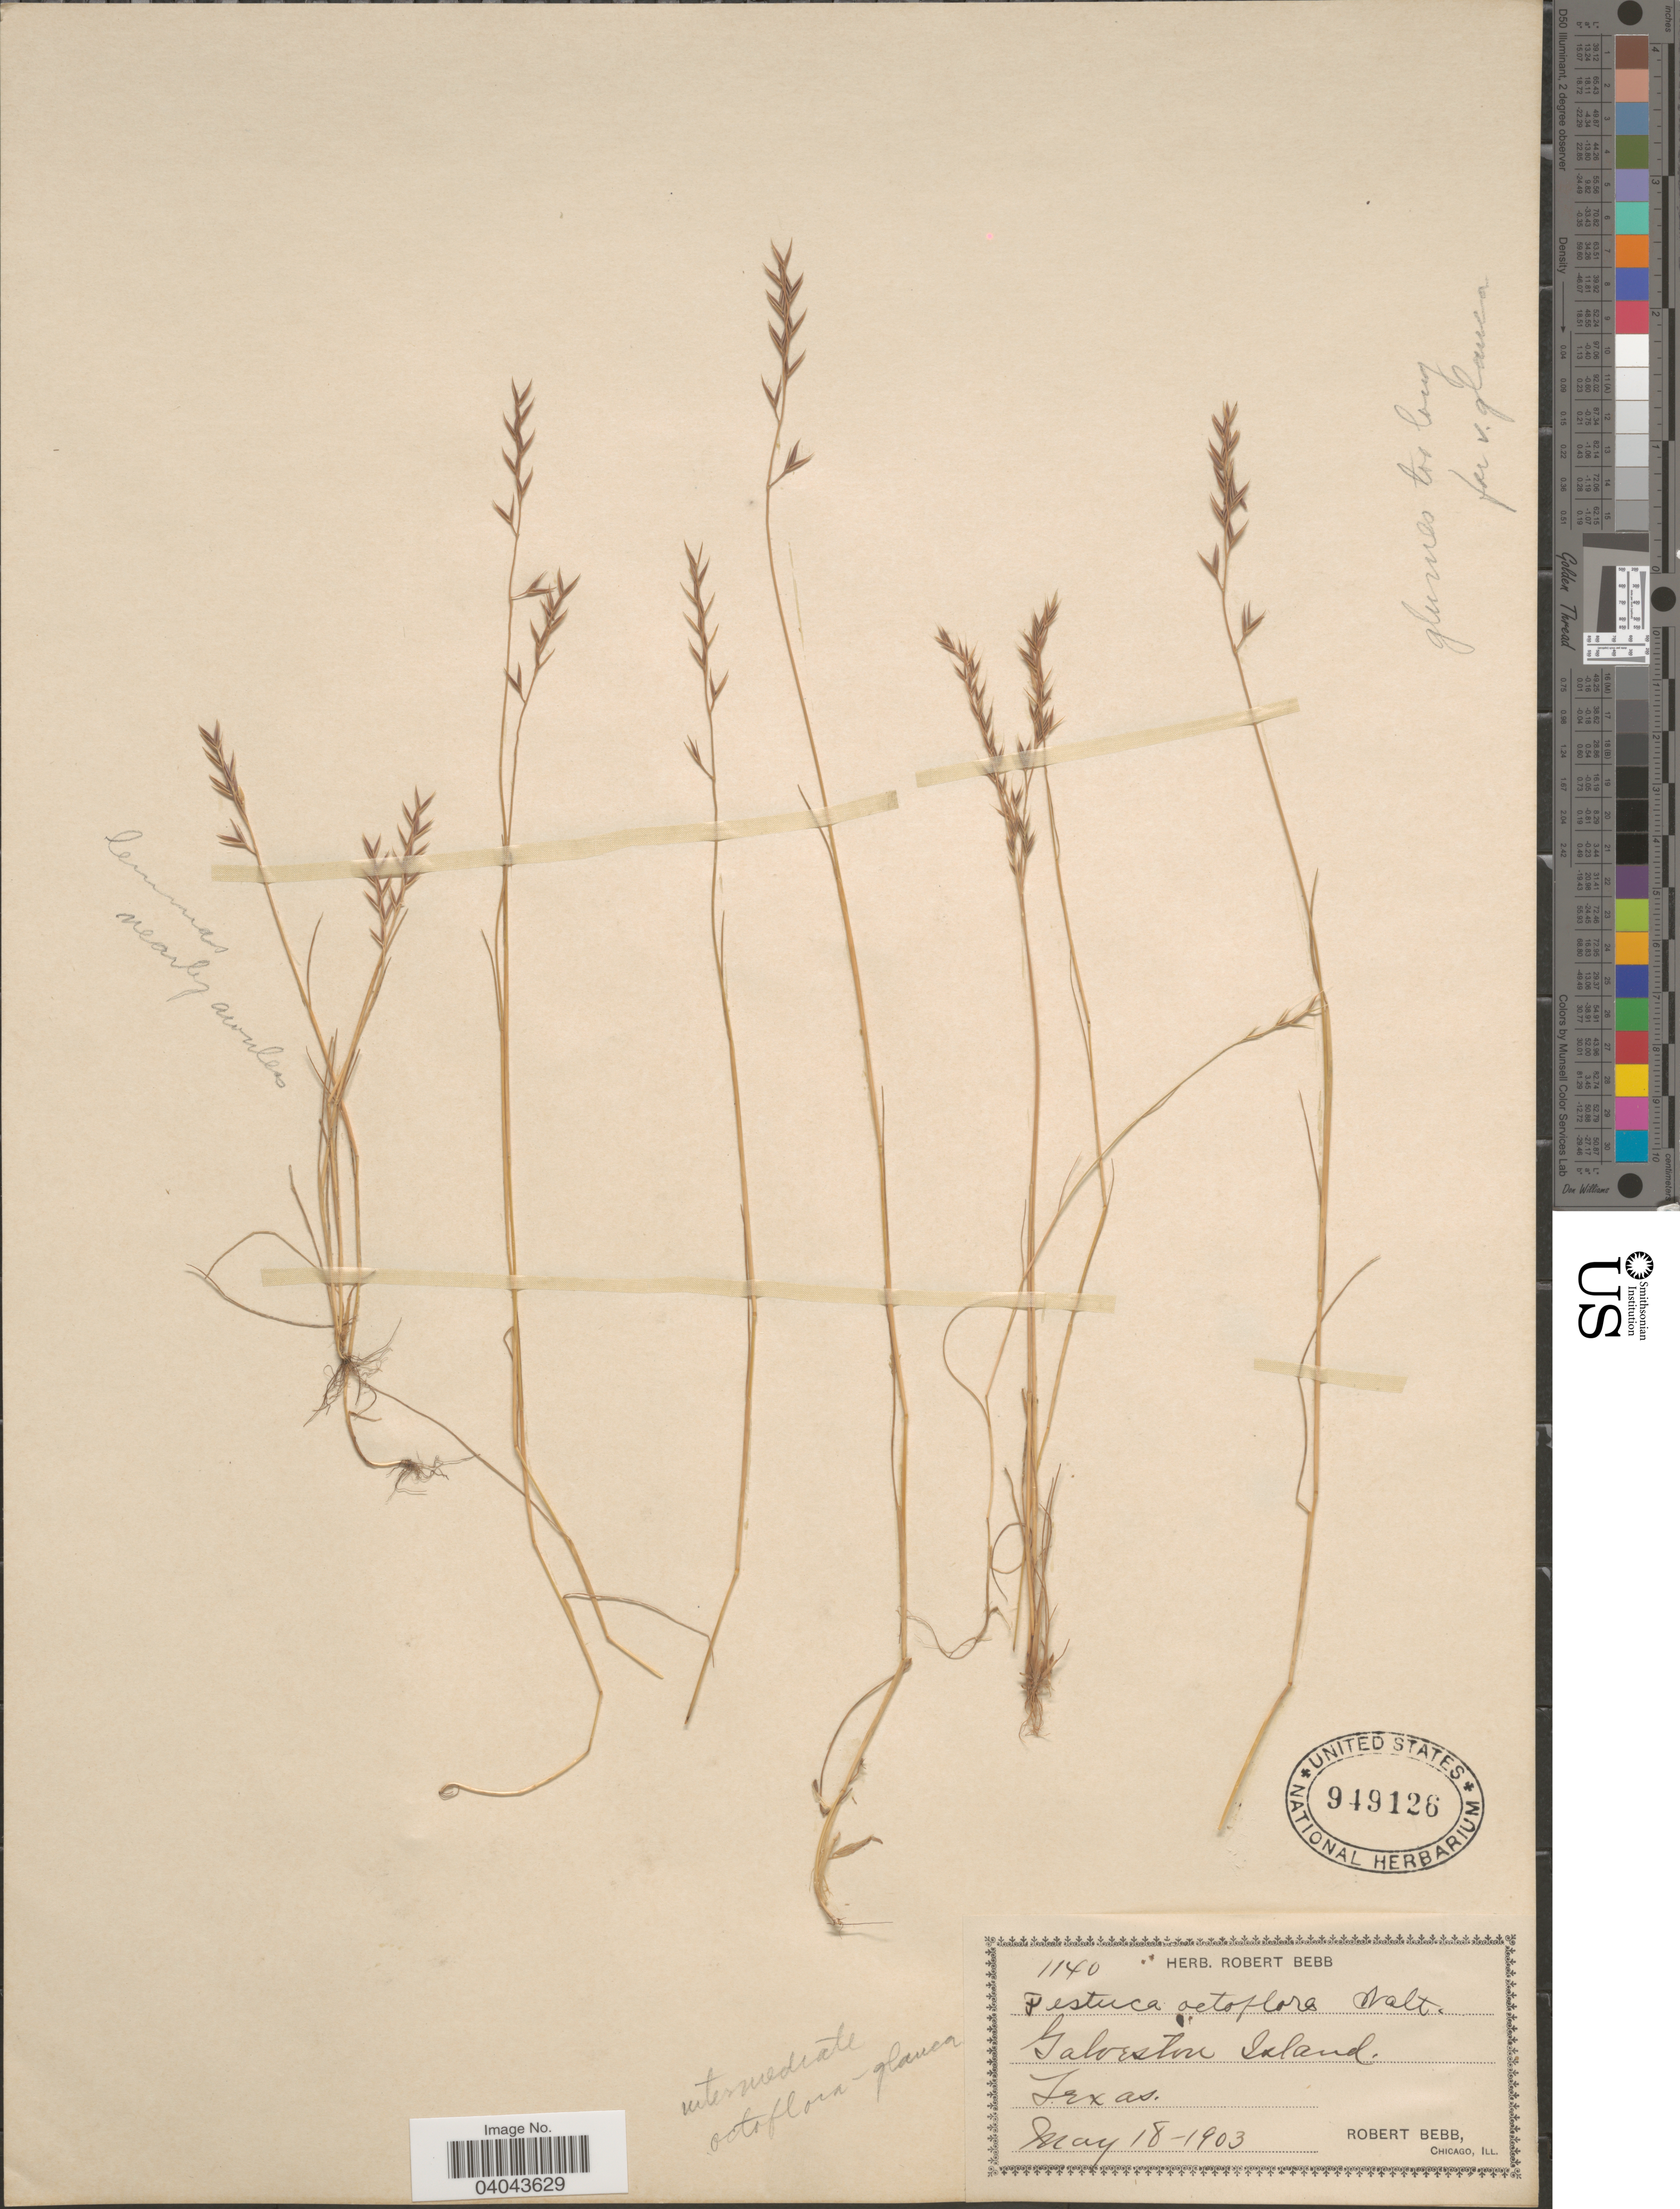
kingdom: Plantae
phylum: Tracheophyta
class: Liliopsida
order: Poales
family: Poaceae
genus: Festuca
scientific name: Festuca octoflora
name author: Walter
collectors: R. Bebb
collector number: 1140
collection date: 1903-05-18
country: United States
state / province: Texas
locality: Galveston Island.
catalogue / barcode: US 949126